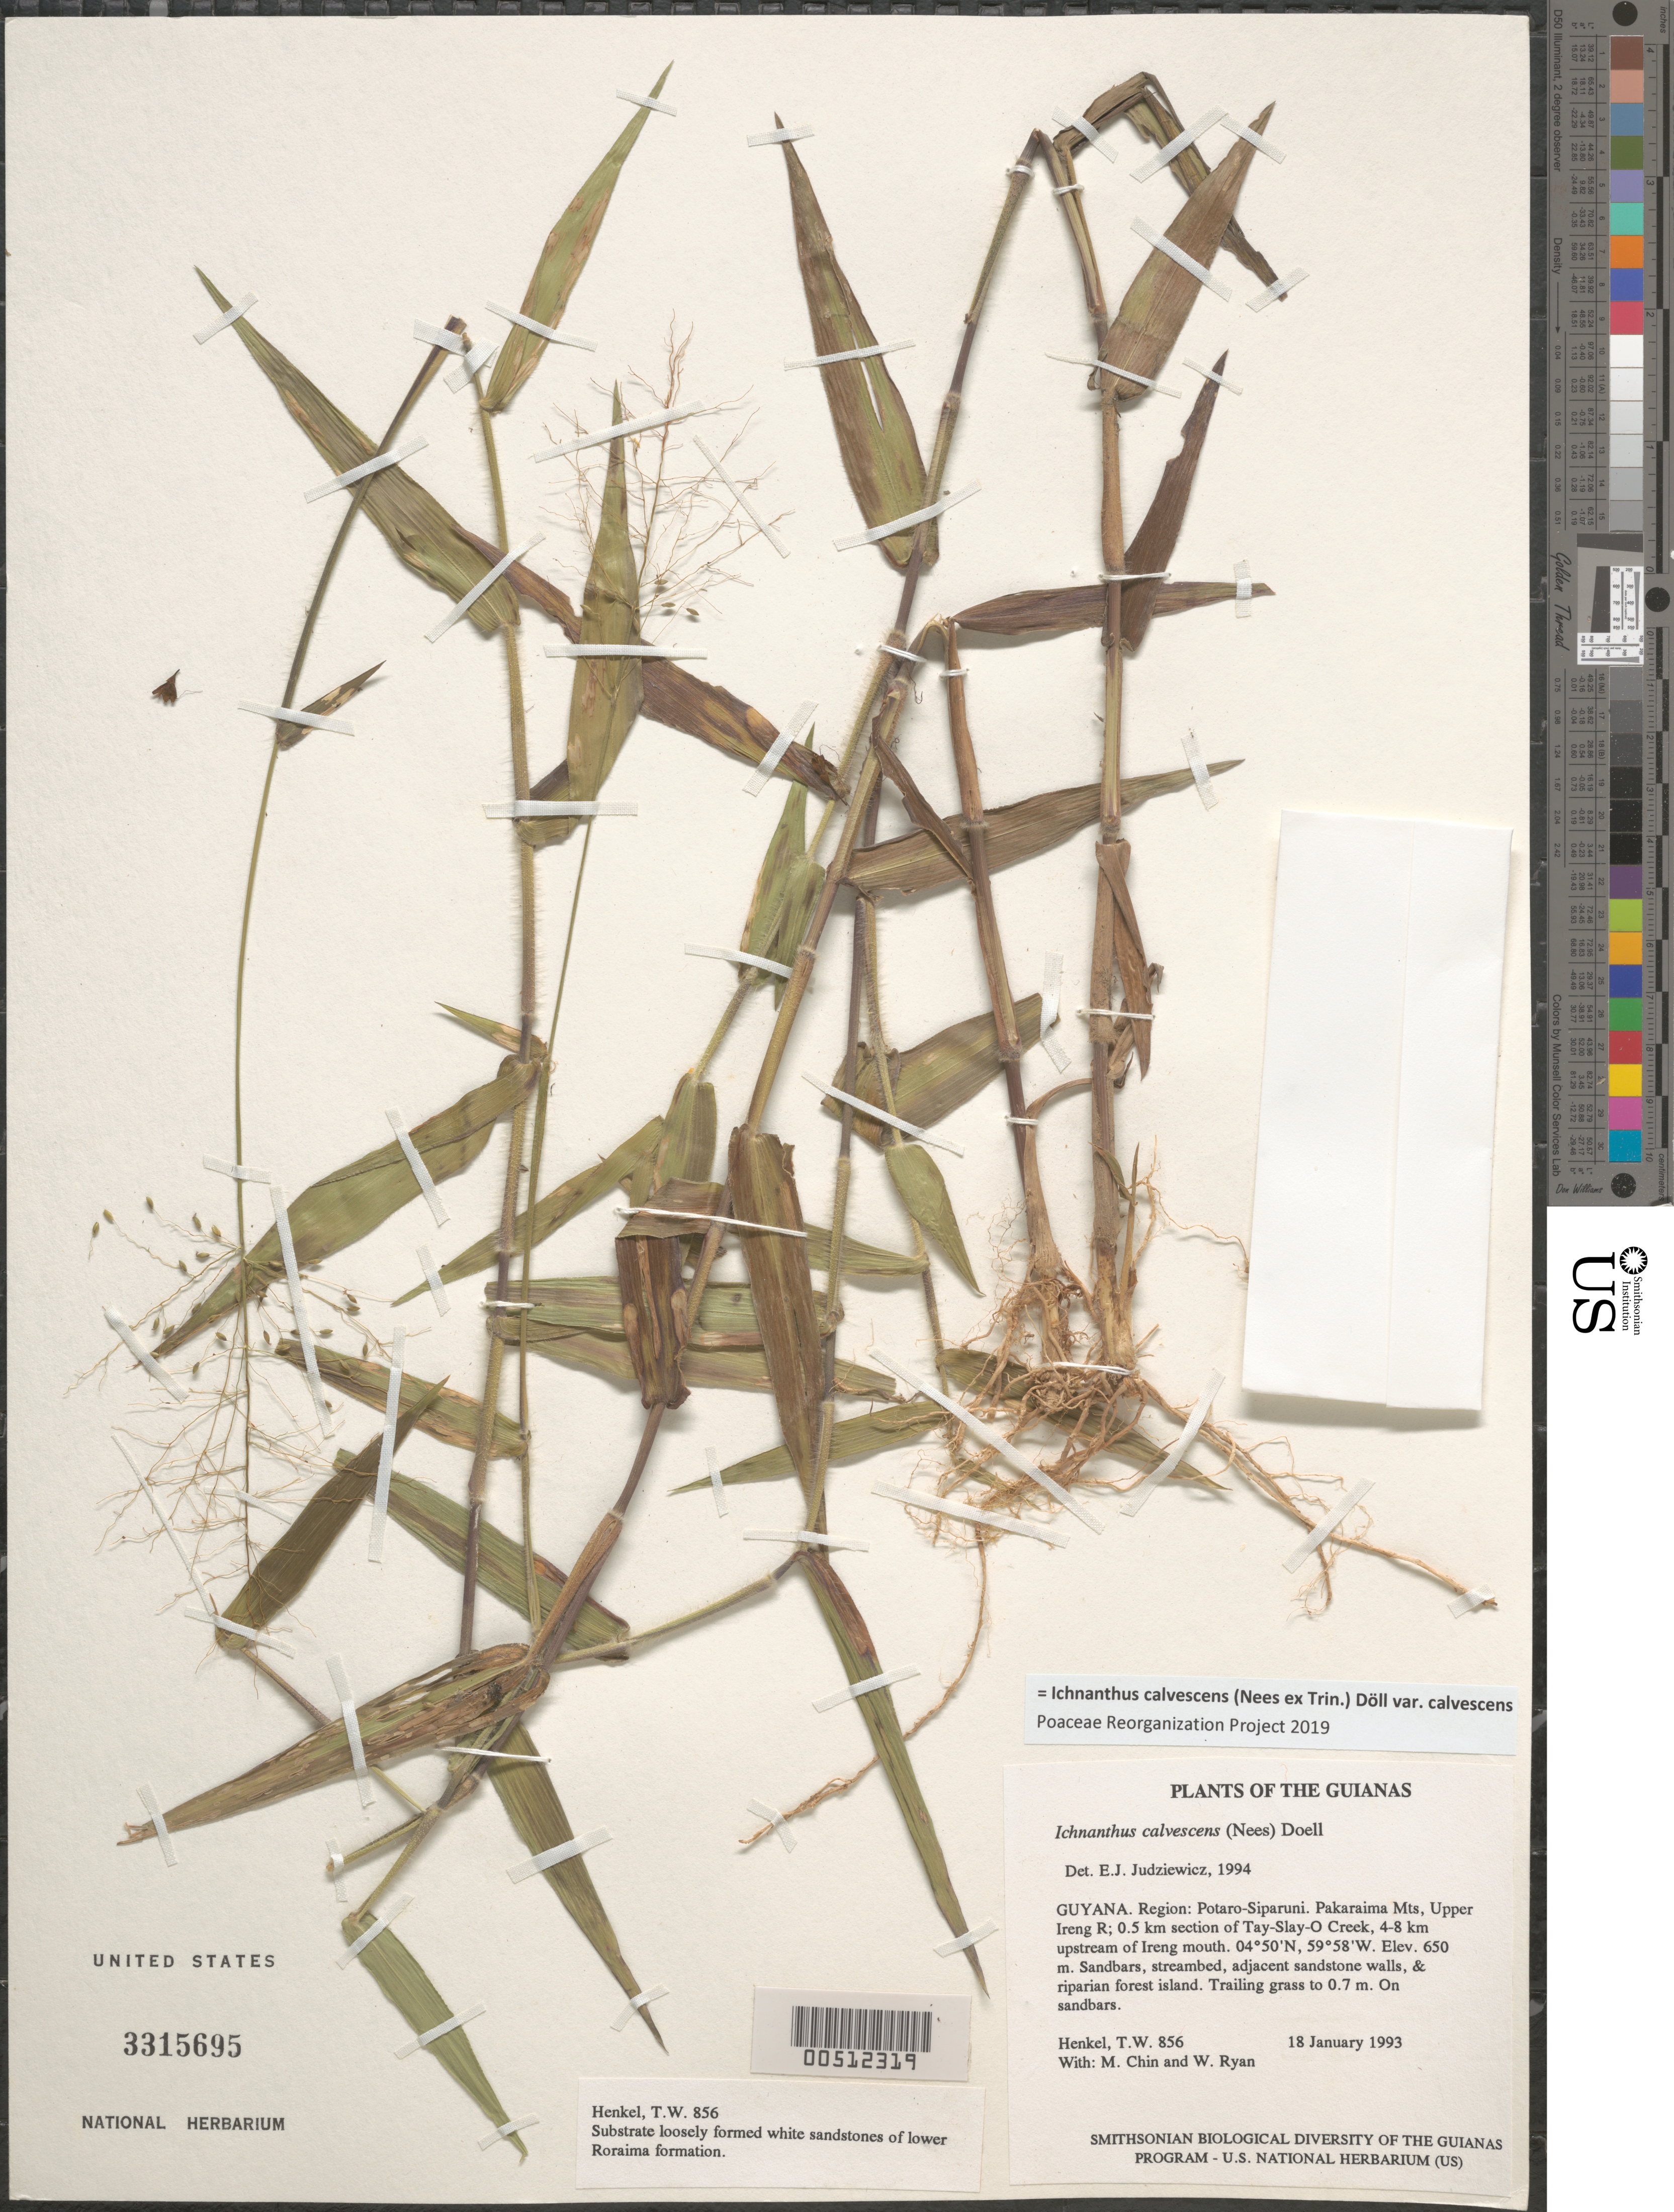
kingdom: Plantae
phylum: Tracheophyta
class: Liliopsida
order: Poales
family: Poaceae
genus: Ichnanthus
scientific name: Ichnanthus calvescens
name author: (Nees ex Trin.) Döll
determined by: Judziewicz, E. J.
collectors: T. Henkel, M. Chin & W. Ryan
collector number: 856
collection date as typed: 18 January 1993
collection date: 1993-01-18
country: Guyana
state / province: Potaro-Siparuni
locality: Pakaraima Mts, Upper Ireng R; 0.5 km section of Tay-Slay-O Creek, 4-8 km upstream of Ireng mouth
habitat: Sandbars, streambed, adjacent sandstone walls, & riparian forest island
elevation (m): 650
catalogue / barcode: US 3315695